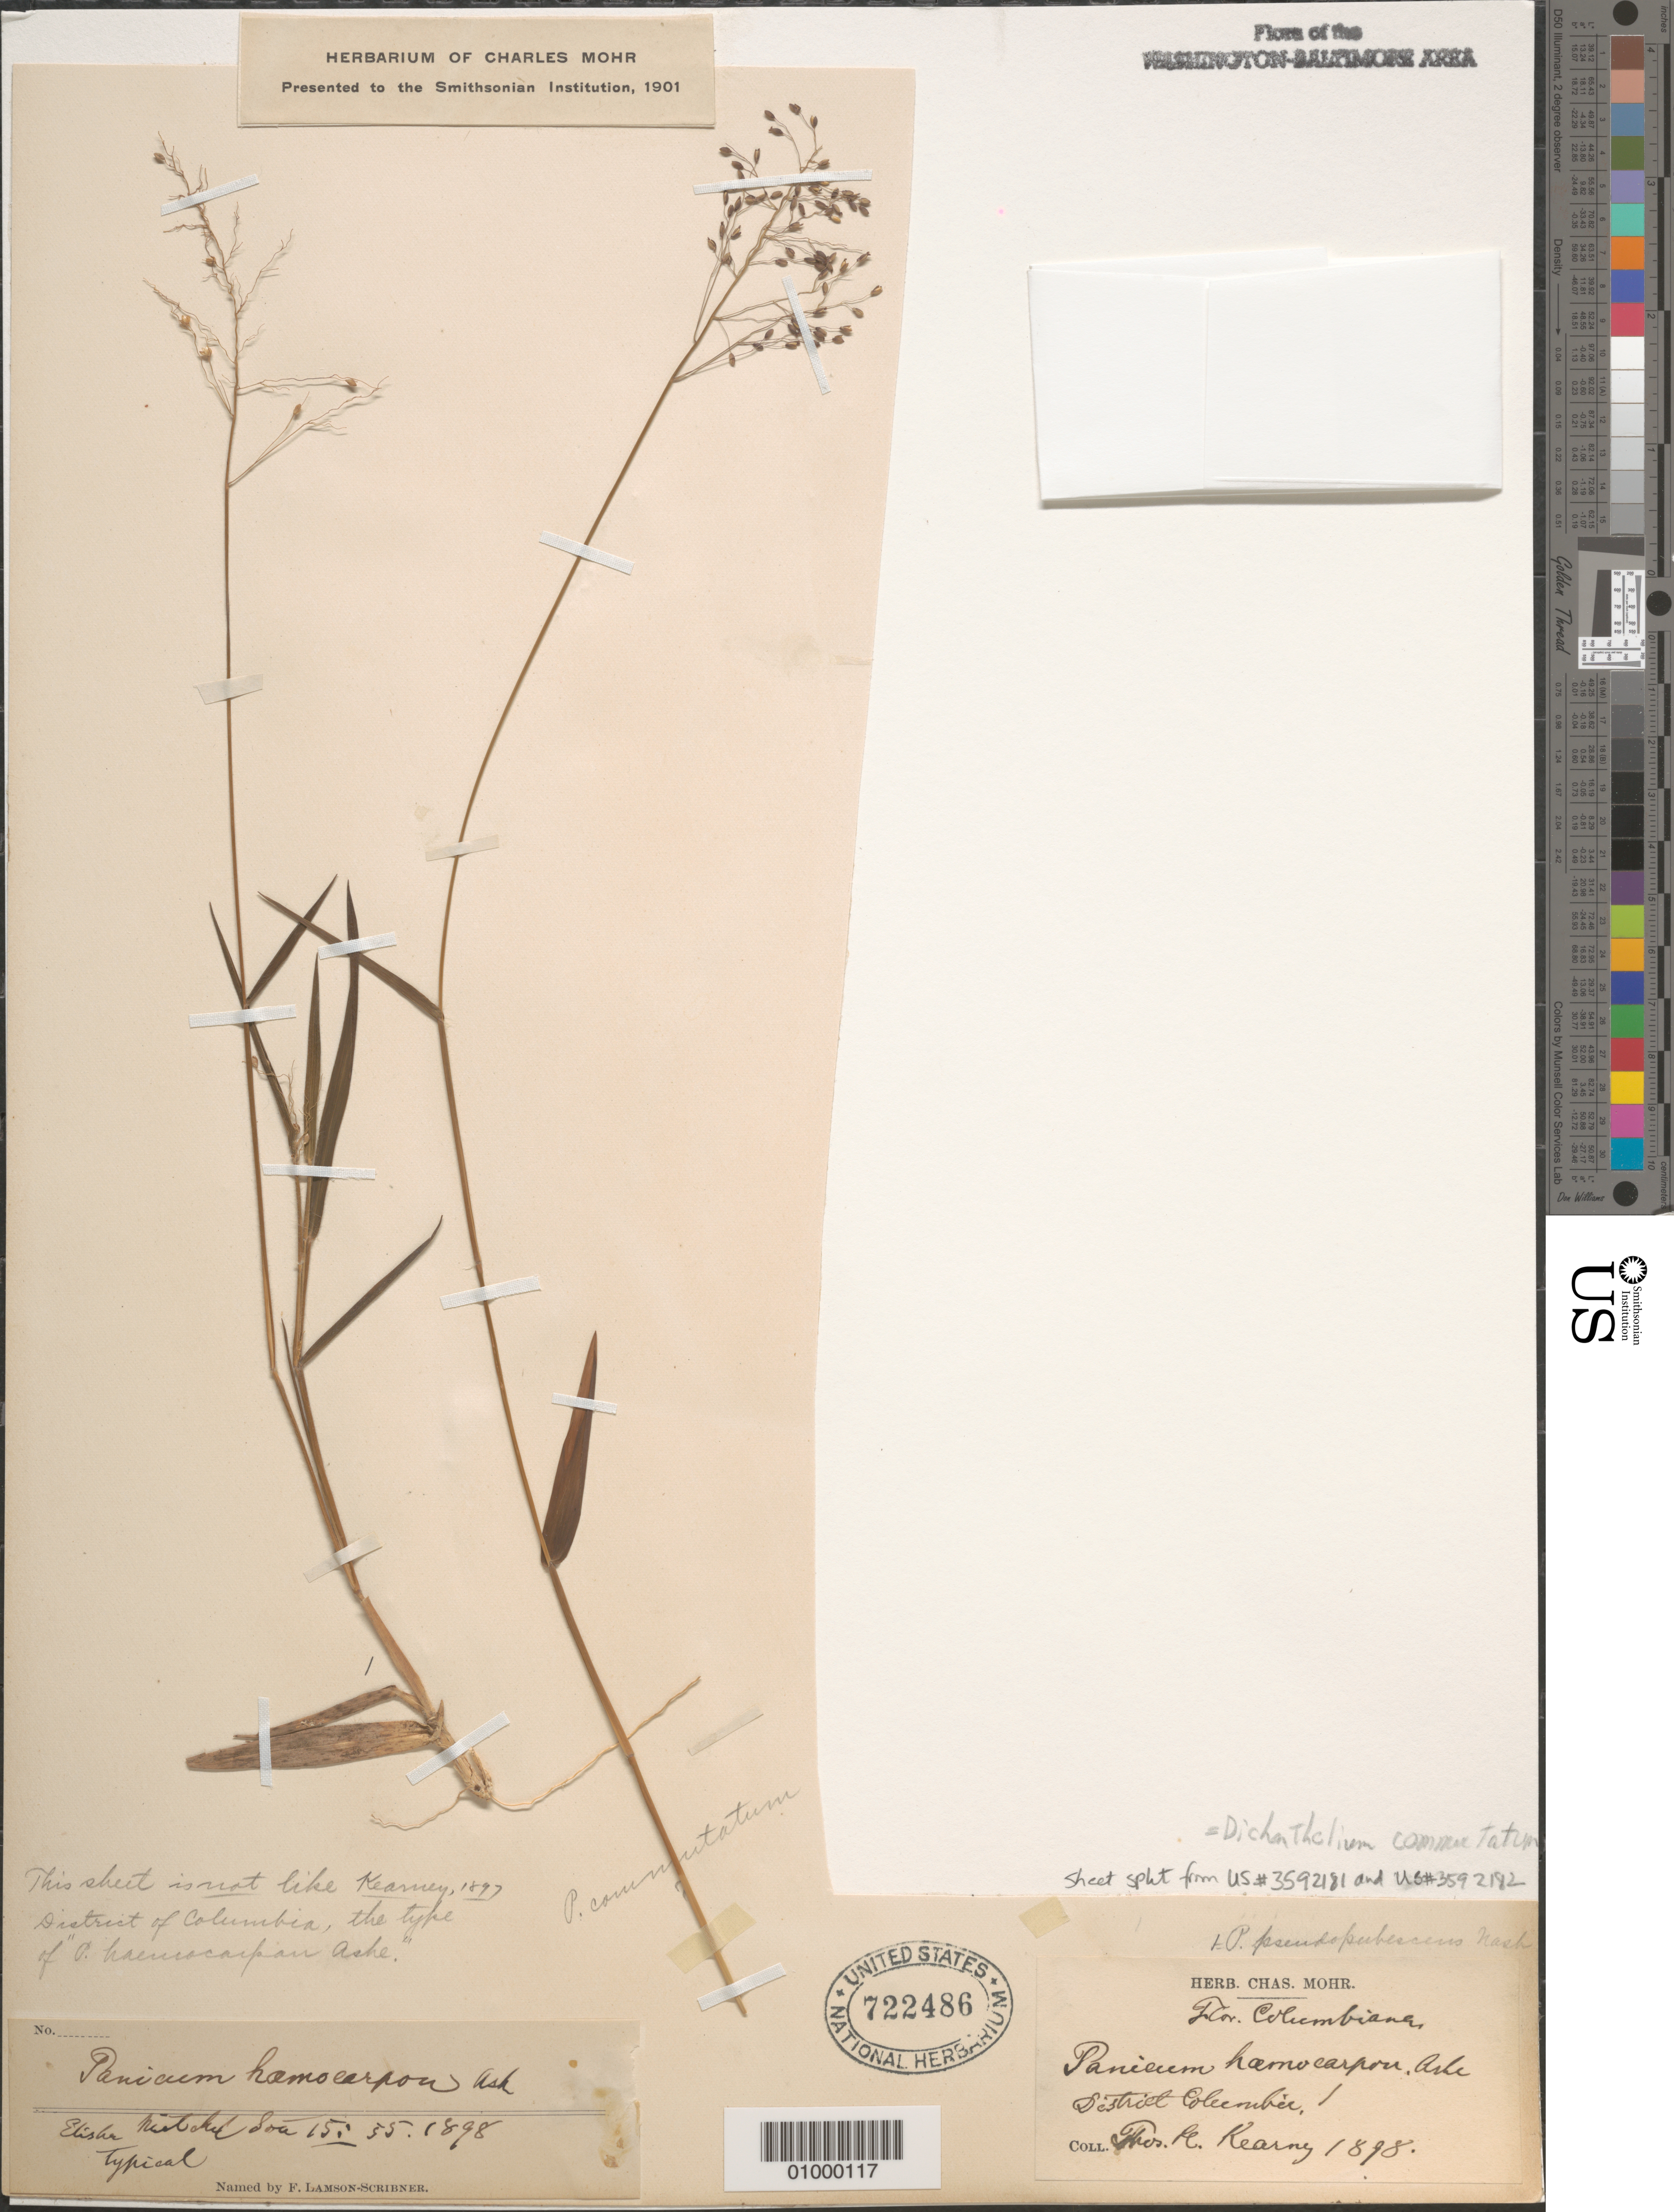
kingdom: Plantae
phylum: Tracheophyta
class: Liliopsida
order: Poales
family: Poaceae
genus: Dichanthelium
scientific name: Dichanthelium commutatum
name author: (Schult.) Gould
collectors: T. H. Kearney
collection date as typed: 1898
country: United States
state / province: District of Columbia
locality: Washington DC Area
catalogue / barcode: US 722486